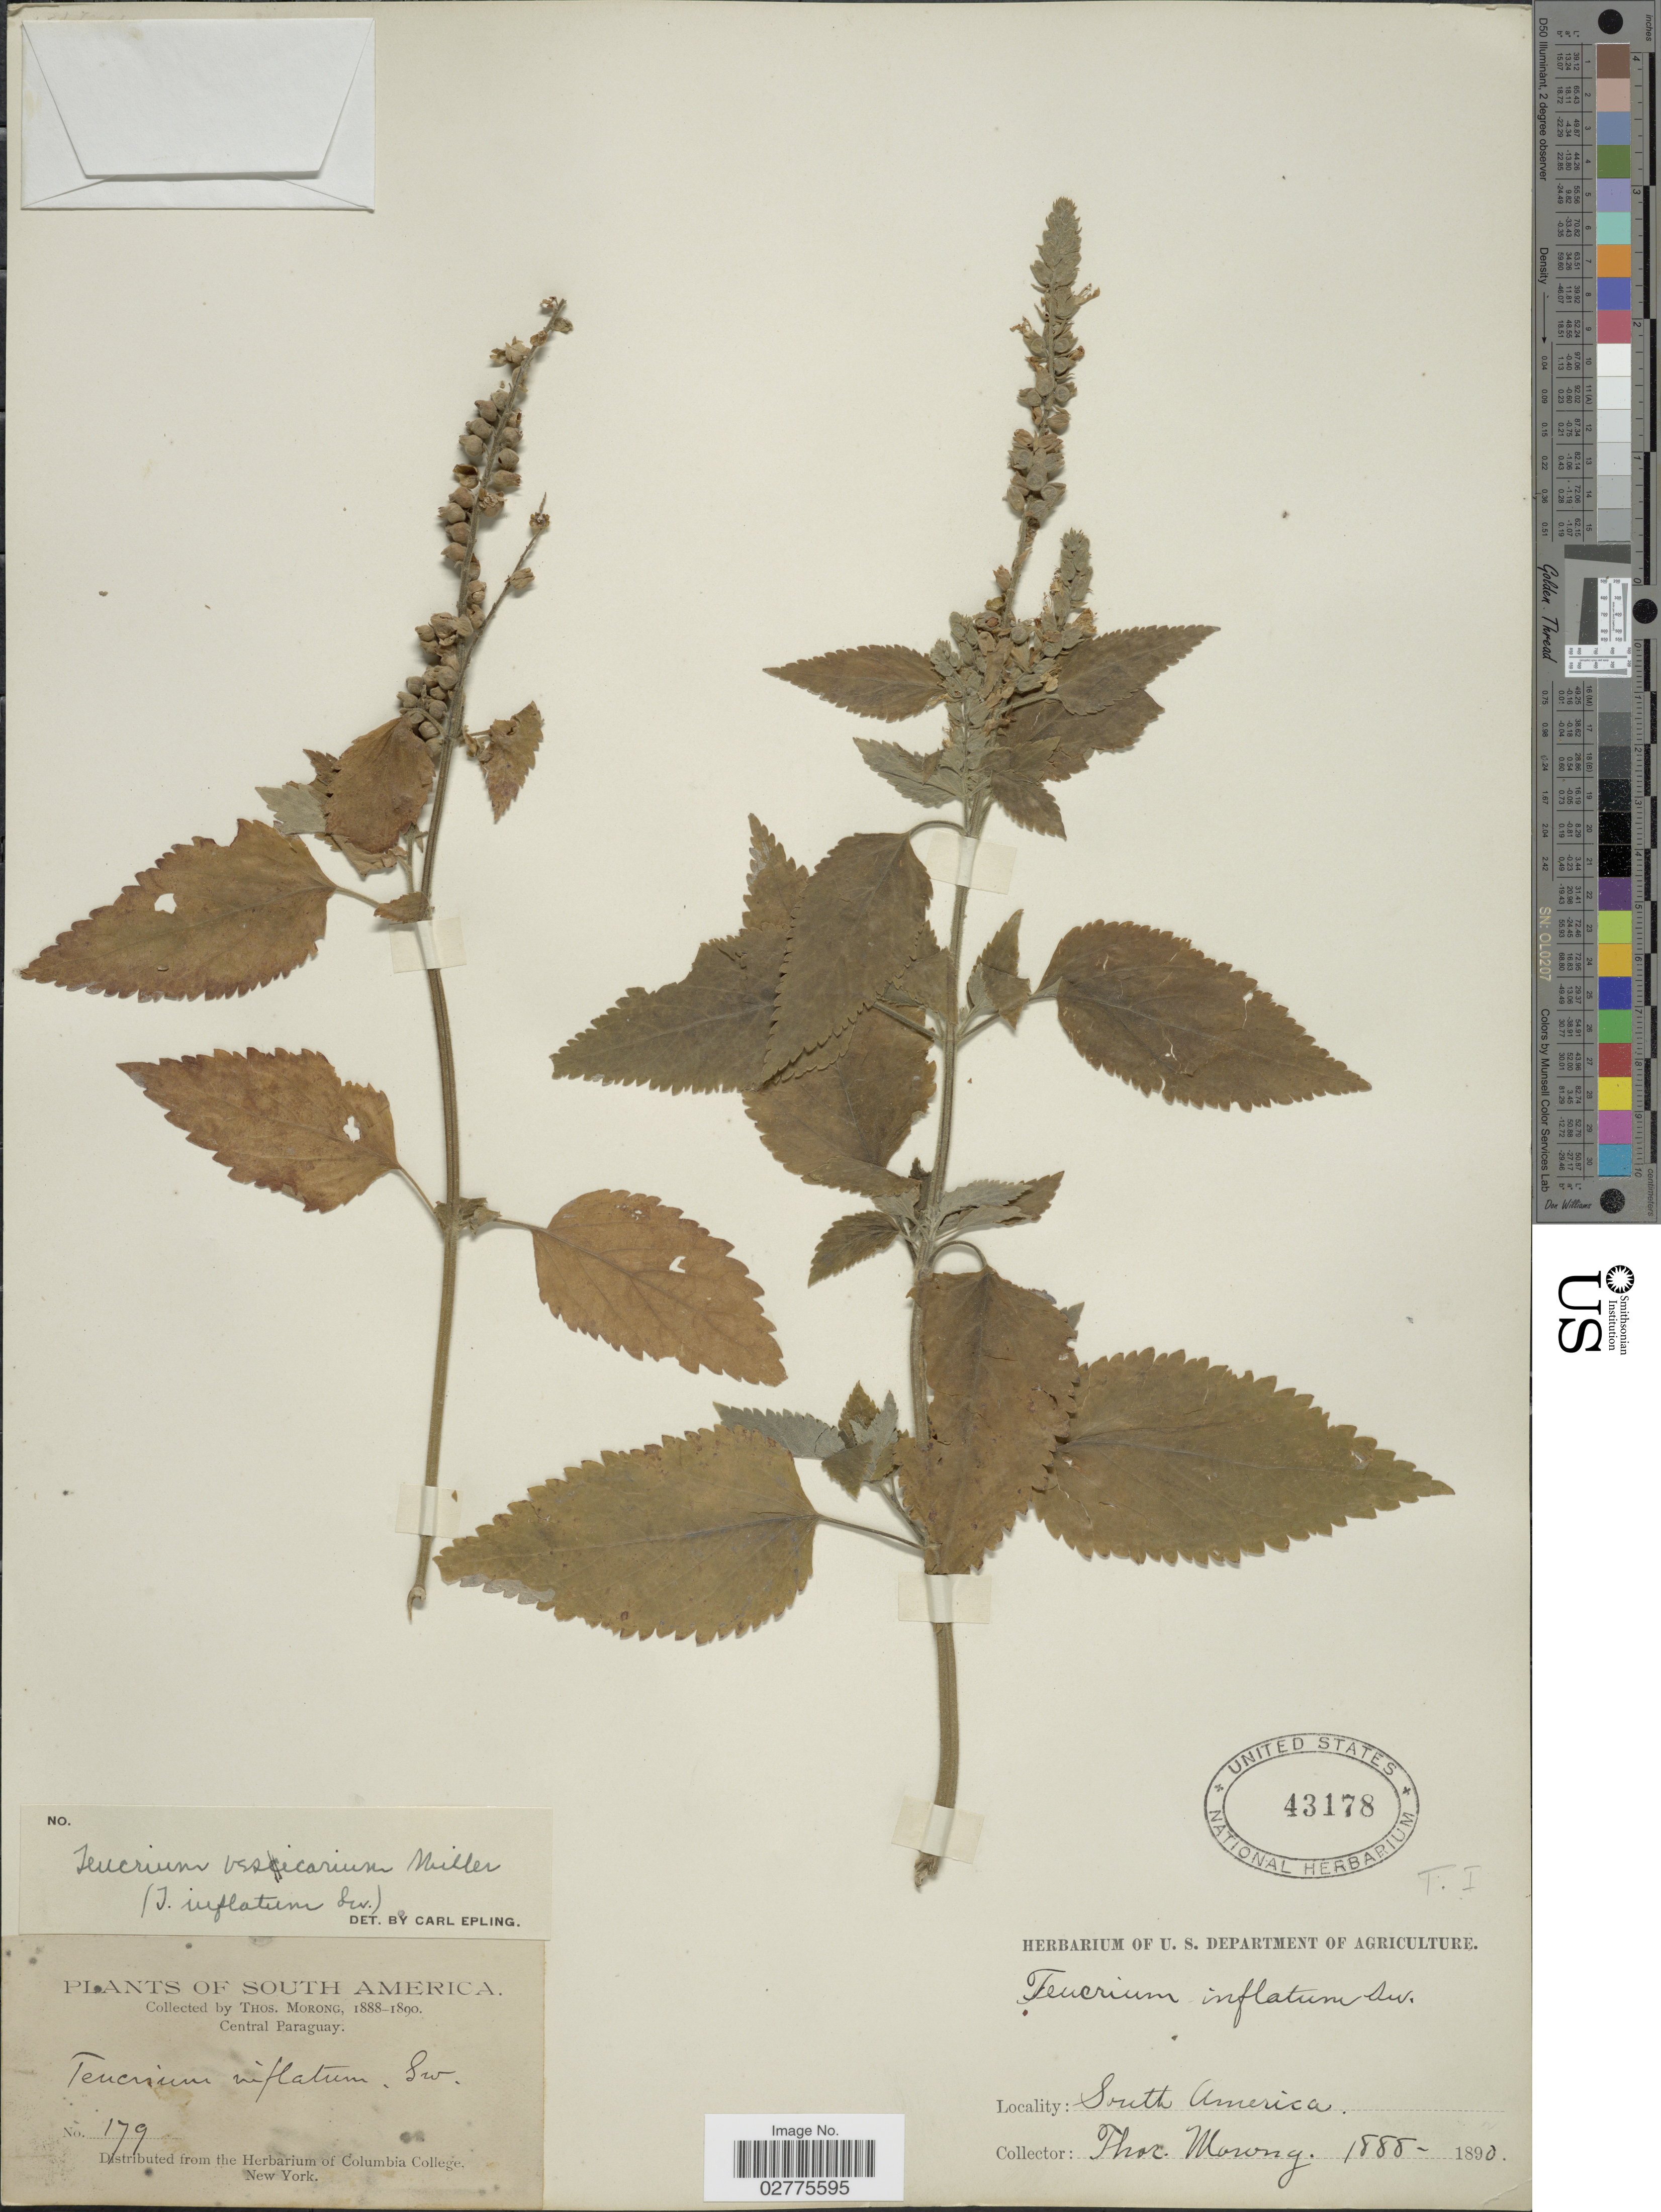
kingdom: Plantae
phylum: Tracheophyta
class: Magnoliopsida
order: Lamiales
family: Lamiaceae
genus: Teucrium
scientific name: Teucrium vesicarium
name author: Mill.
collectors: ex herb. T. Morong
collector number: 179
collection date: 1888/1890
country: Paraguay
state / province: Central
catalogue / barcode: US 43178